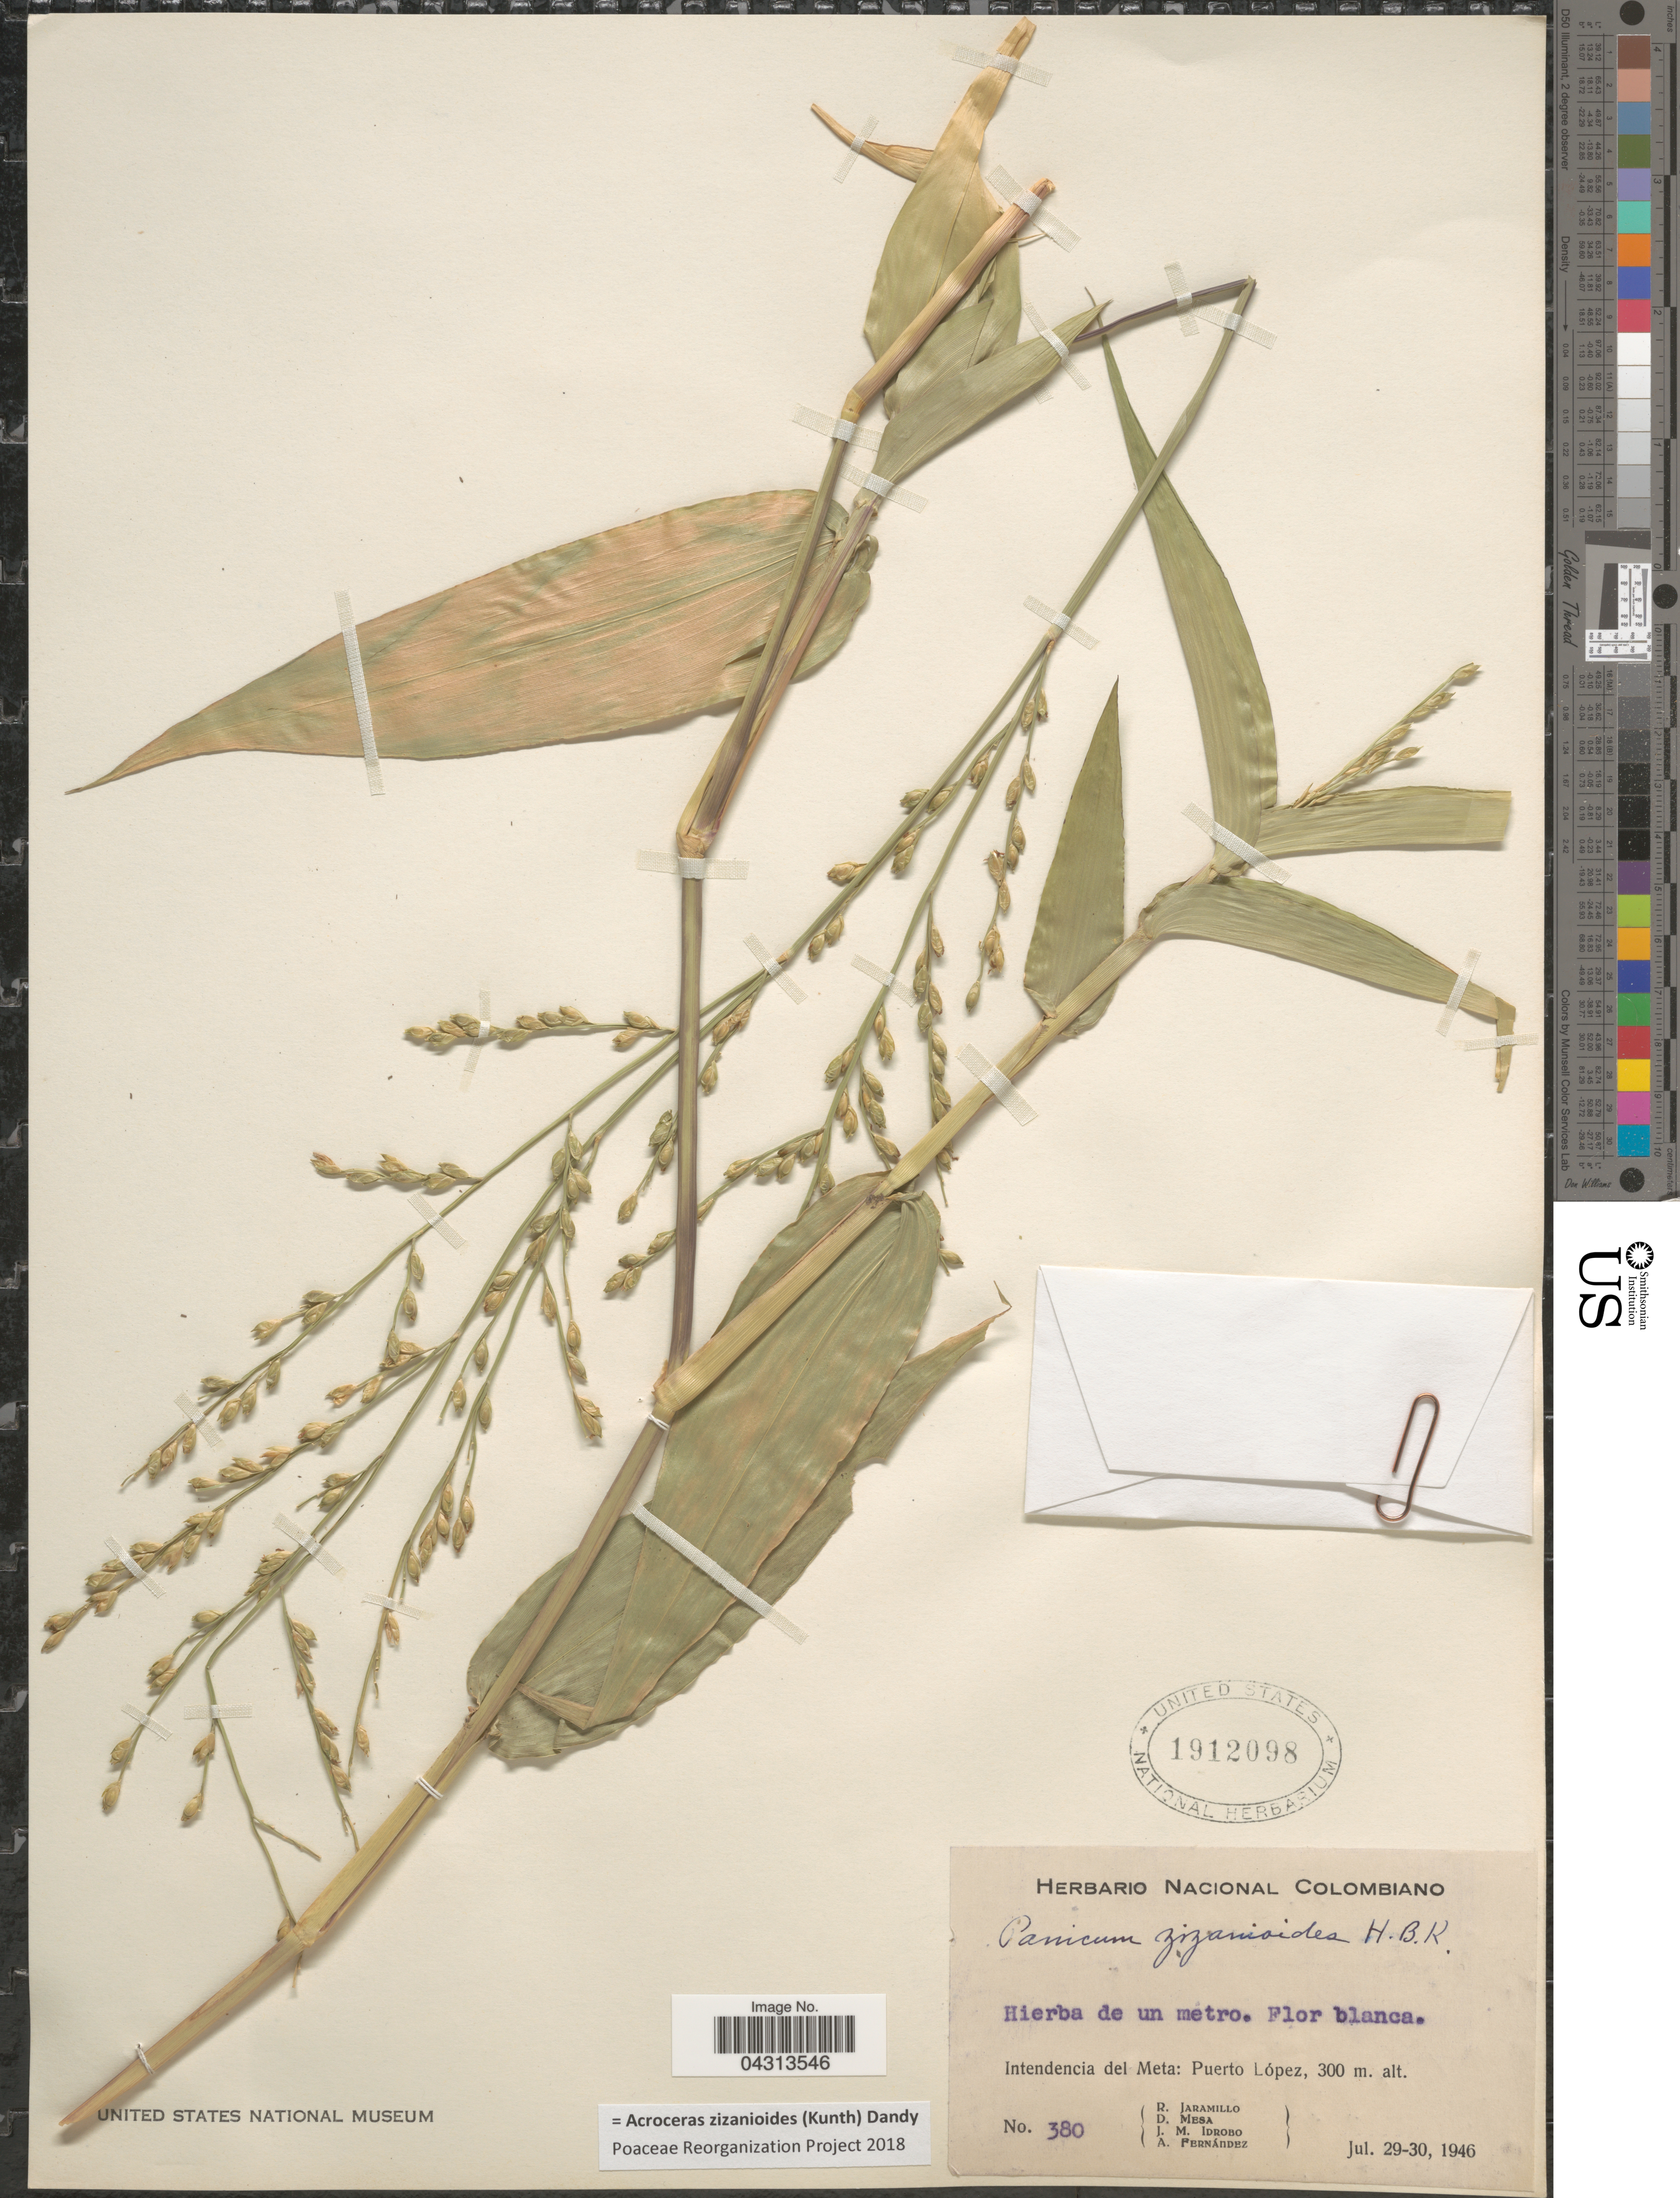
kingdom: Plantae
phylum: Tracheophyta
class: Liliopsida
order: Poales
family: Poaceae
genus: Acroceras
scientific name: Acroceras zizanioides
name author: (Kunth) Dandy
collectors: R. Jaramillo, D. Mesa, J. M. Idrobo & A. Fernández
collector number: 380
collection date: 1946-07-29/1946-07-30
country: Colombia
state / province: Meta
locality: Intendencia del Meta: Puerto López.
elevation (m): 300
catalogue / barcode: US 1912098